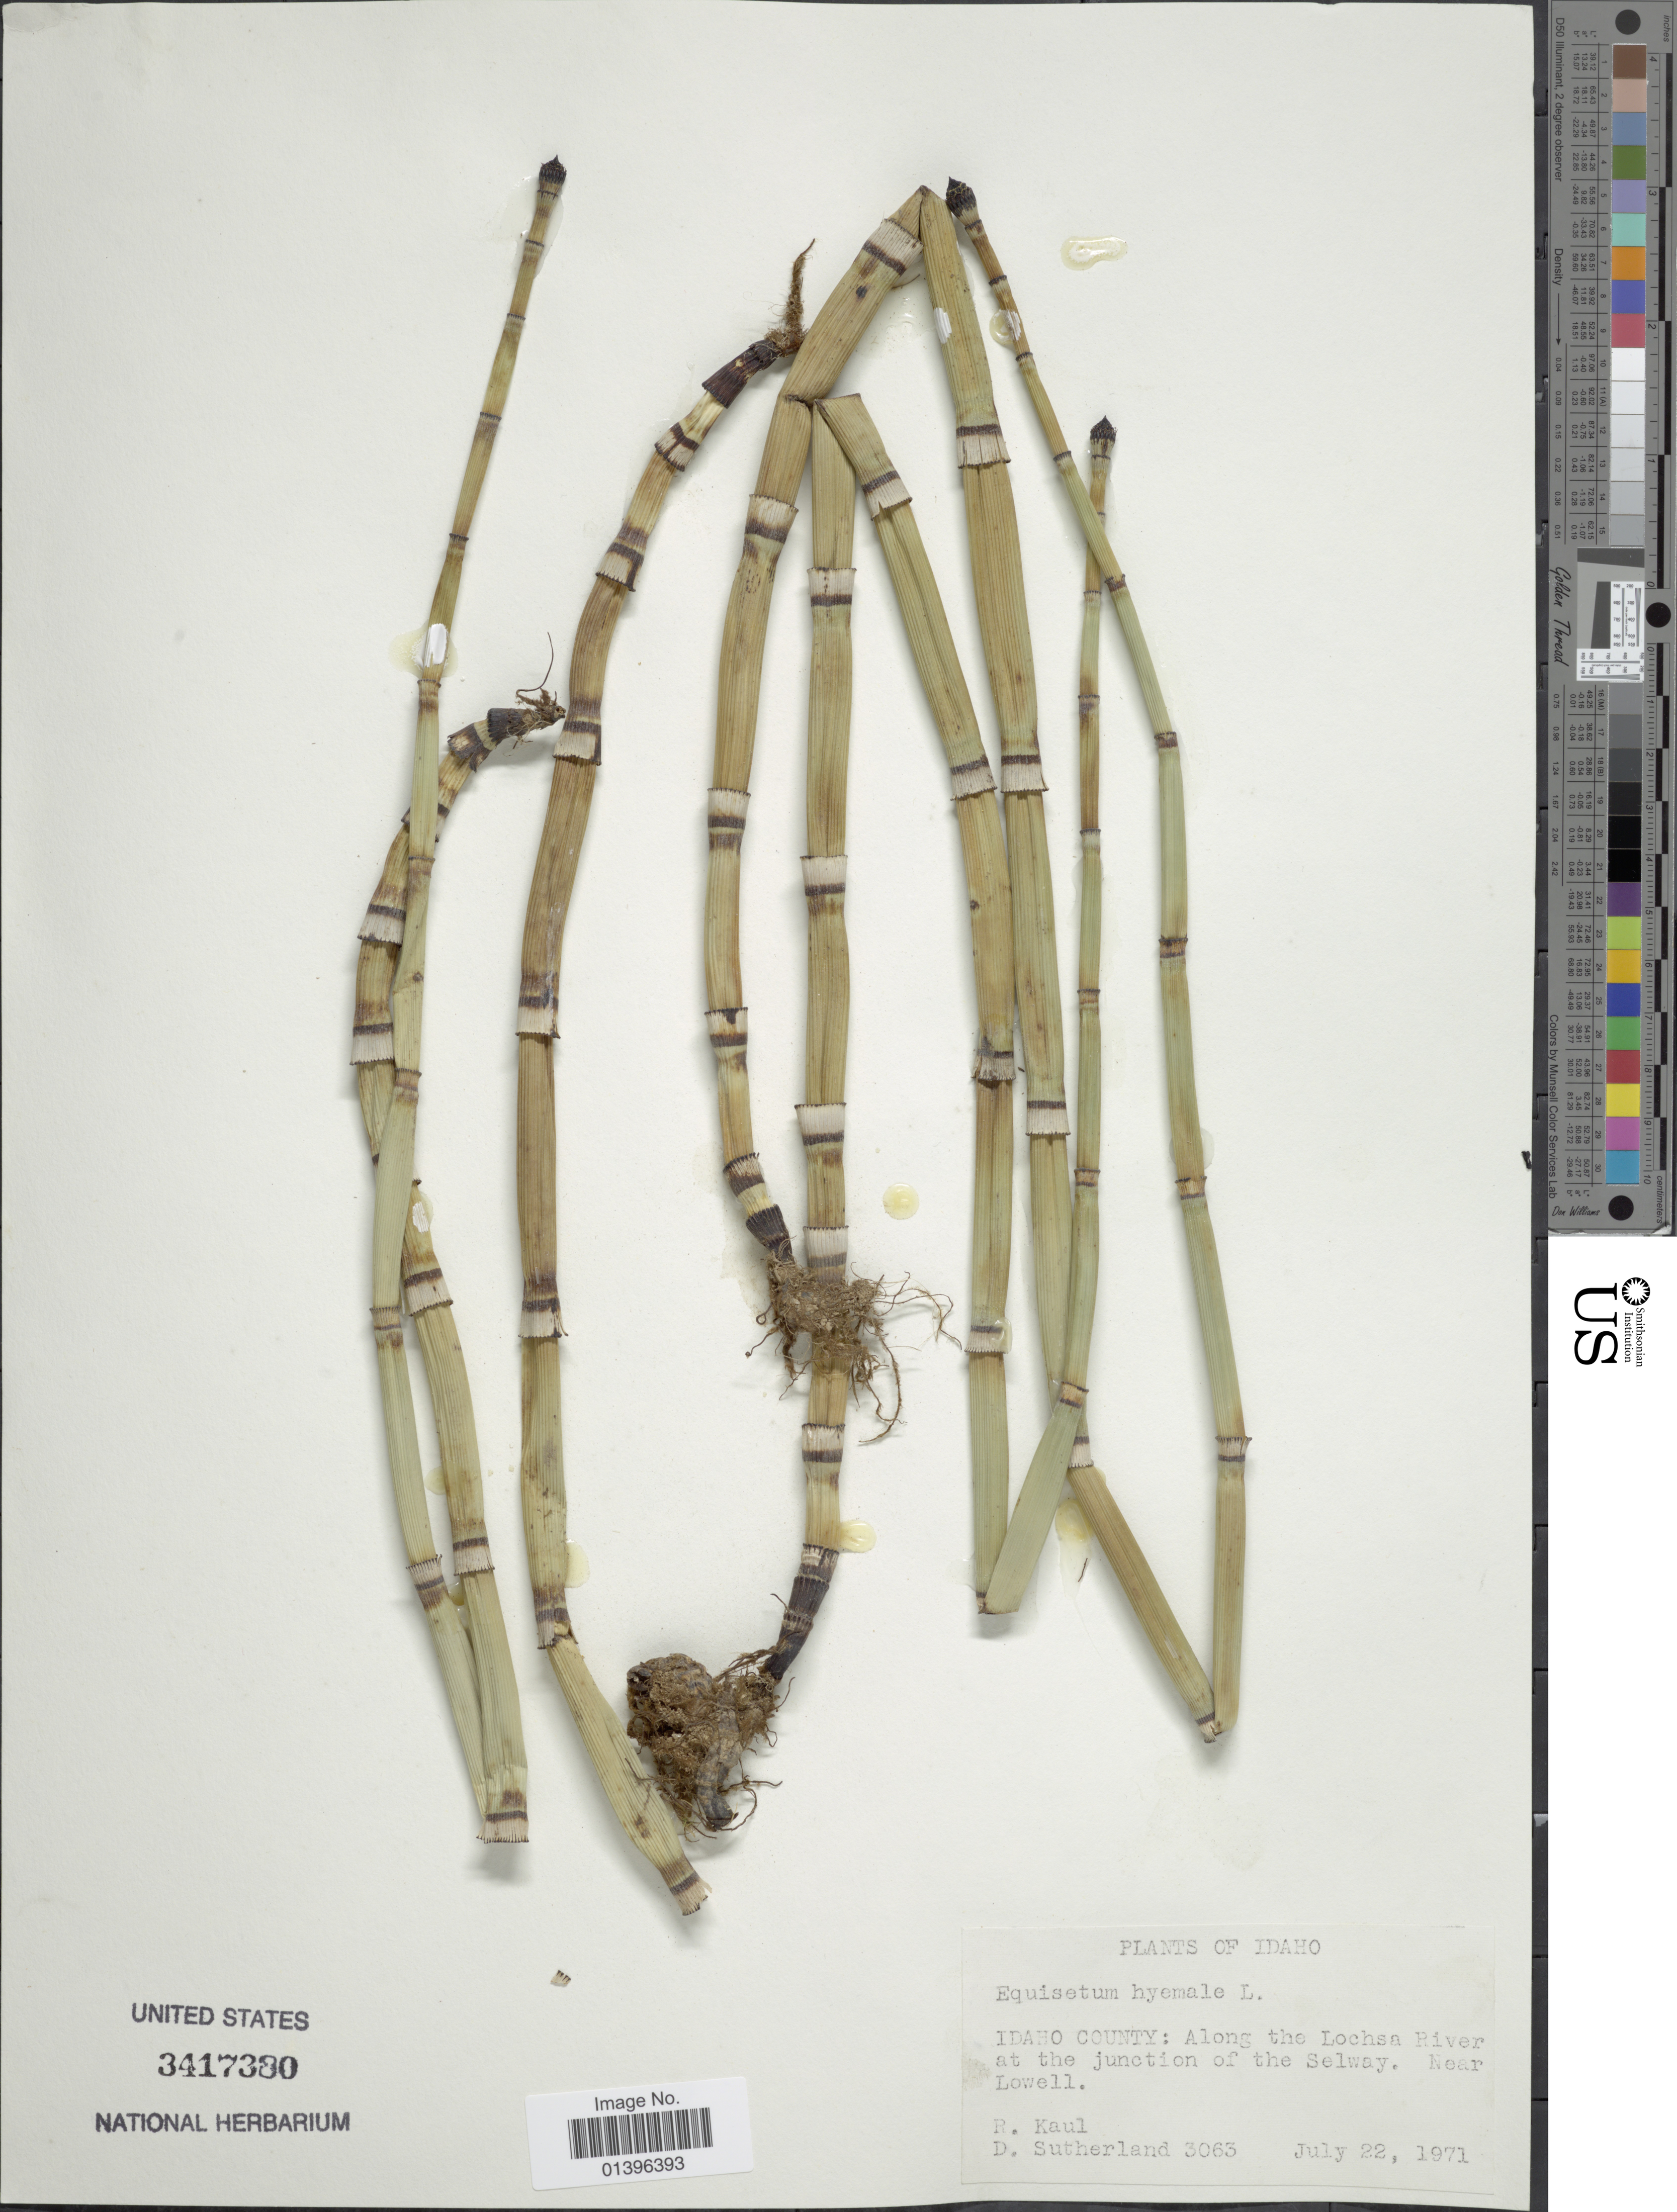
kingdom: Plantae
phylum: Tracheophyta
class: Polypodiopsida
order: Equisetales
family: Equisetaceae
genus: Equisetum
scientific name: Equisetum hyemale var. affine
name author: (Engelm.) A.A. Eaton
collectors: R. Kaul & D. Sutherland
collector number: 3063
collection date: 1971-07-22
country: United States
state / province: Idaho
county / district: Idaho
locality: Along the Lochsa River at the junction of the Selway. Near Lowell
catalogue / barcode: US 3417380